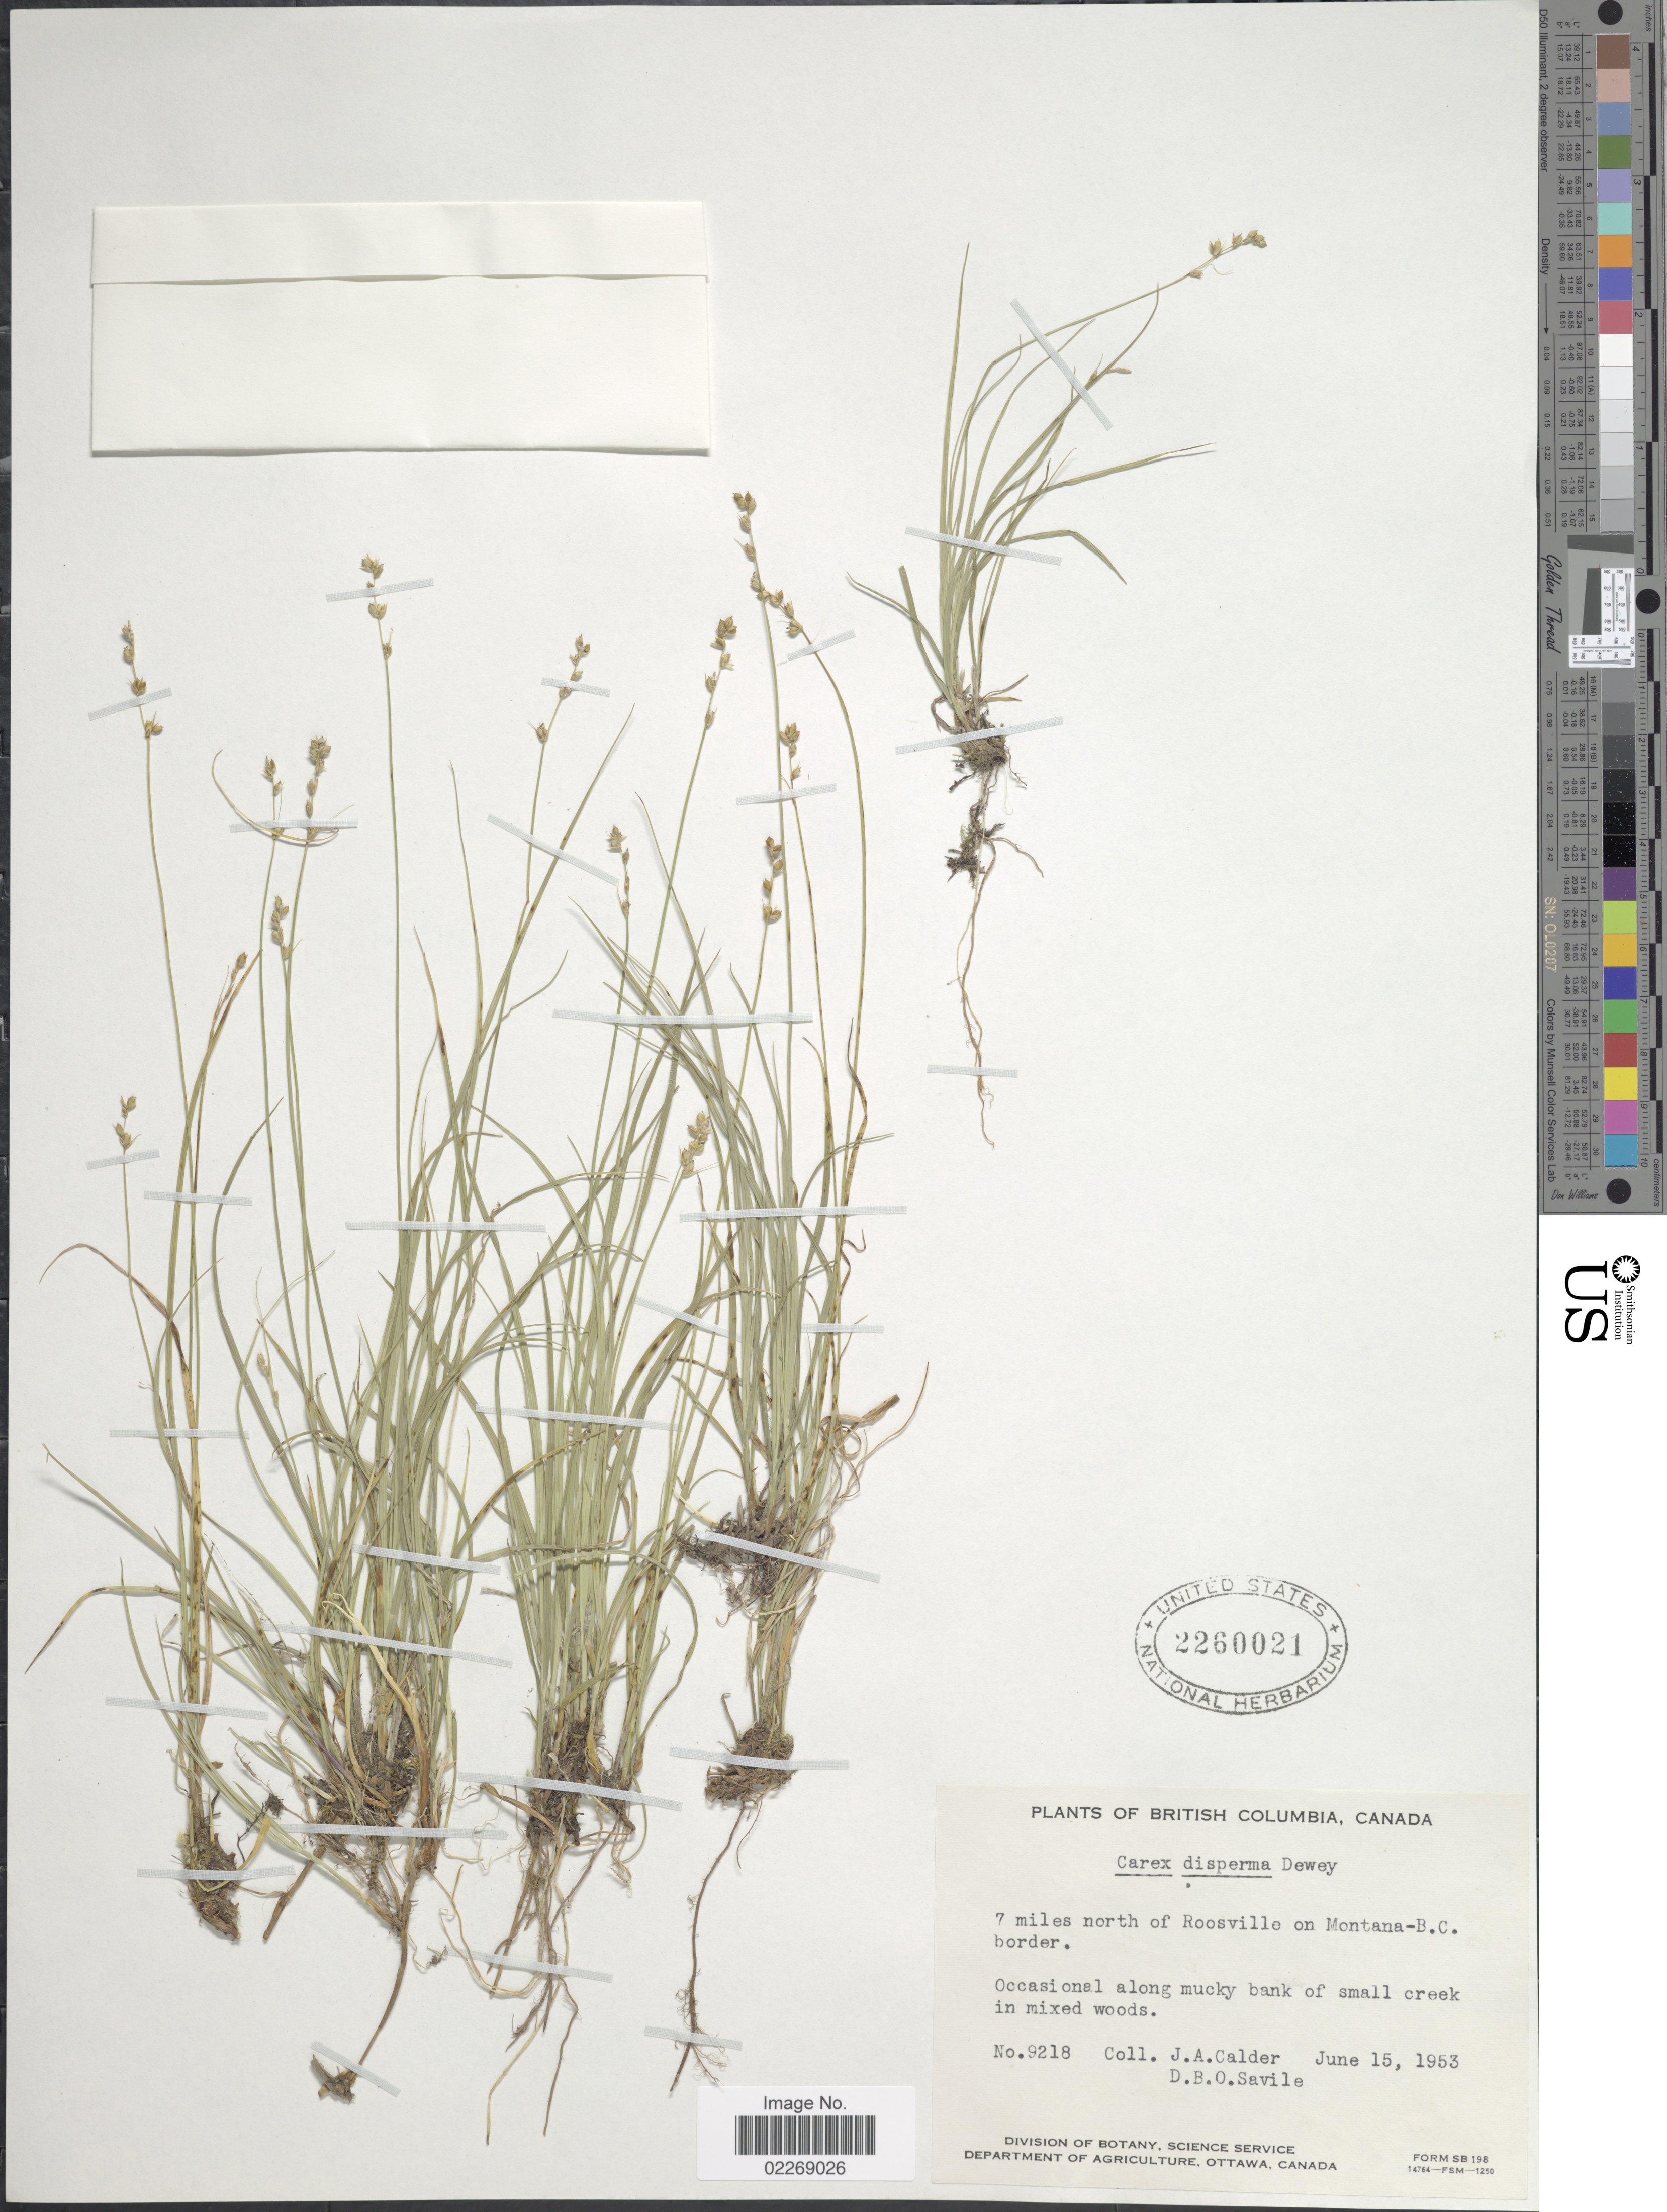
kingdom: Plantae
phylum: Tracheophyta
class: Liliopsida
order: Poales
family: Cyperaceae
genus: Carex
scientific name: Carex disperma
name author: Dewey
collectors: J. A. Calder & D. Savile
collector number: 9218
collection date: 1953-06-15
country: Canada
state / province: British Columbia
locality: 7 miles north of Roosville on Montana-B.C. border, Occasional along mucky bank of small creek in mixed woods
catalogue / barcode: US 2260021